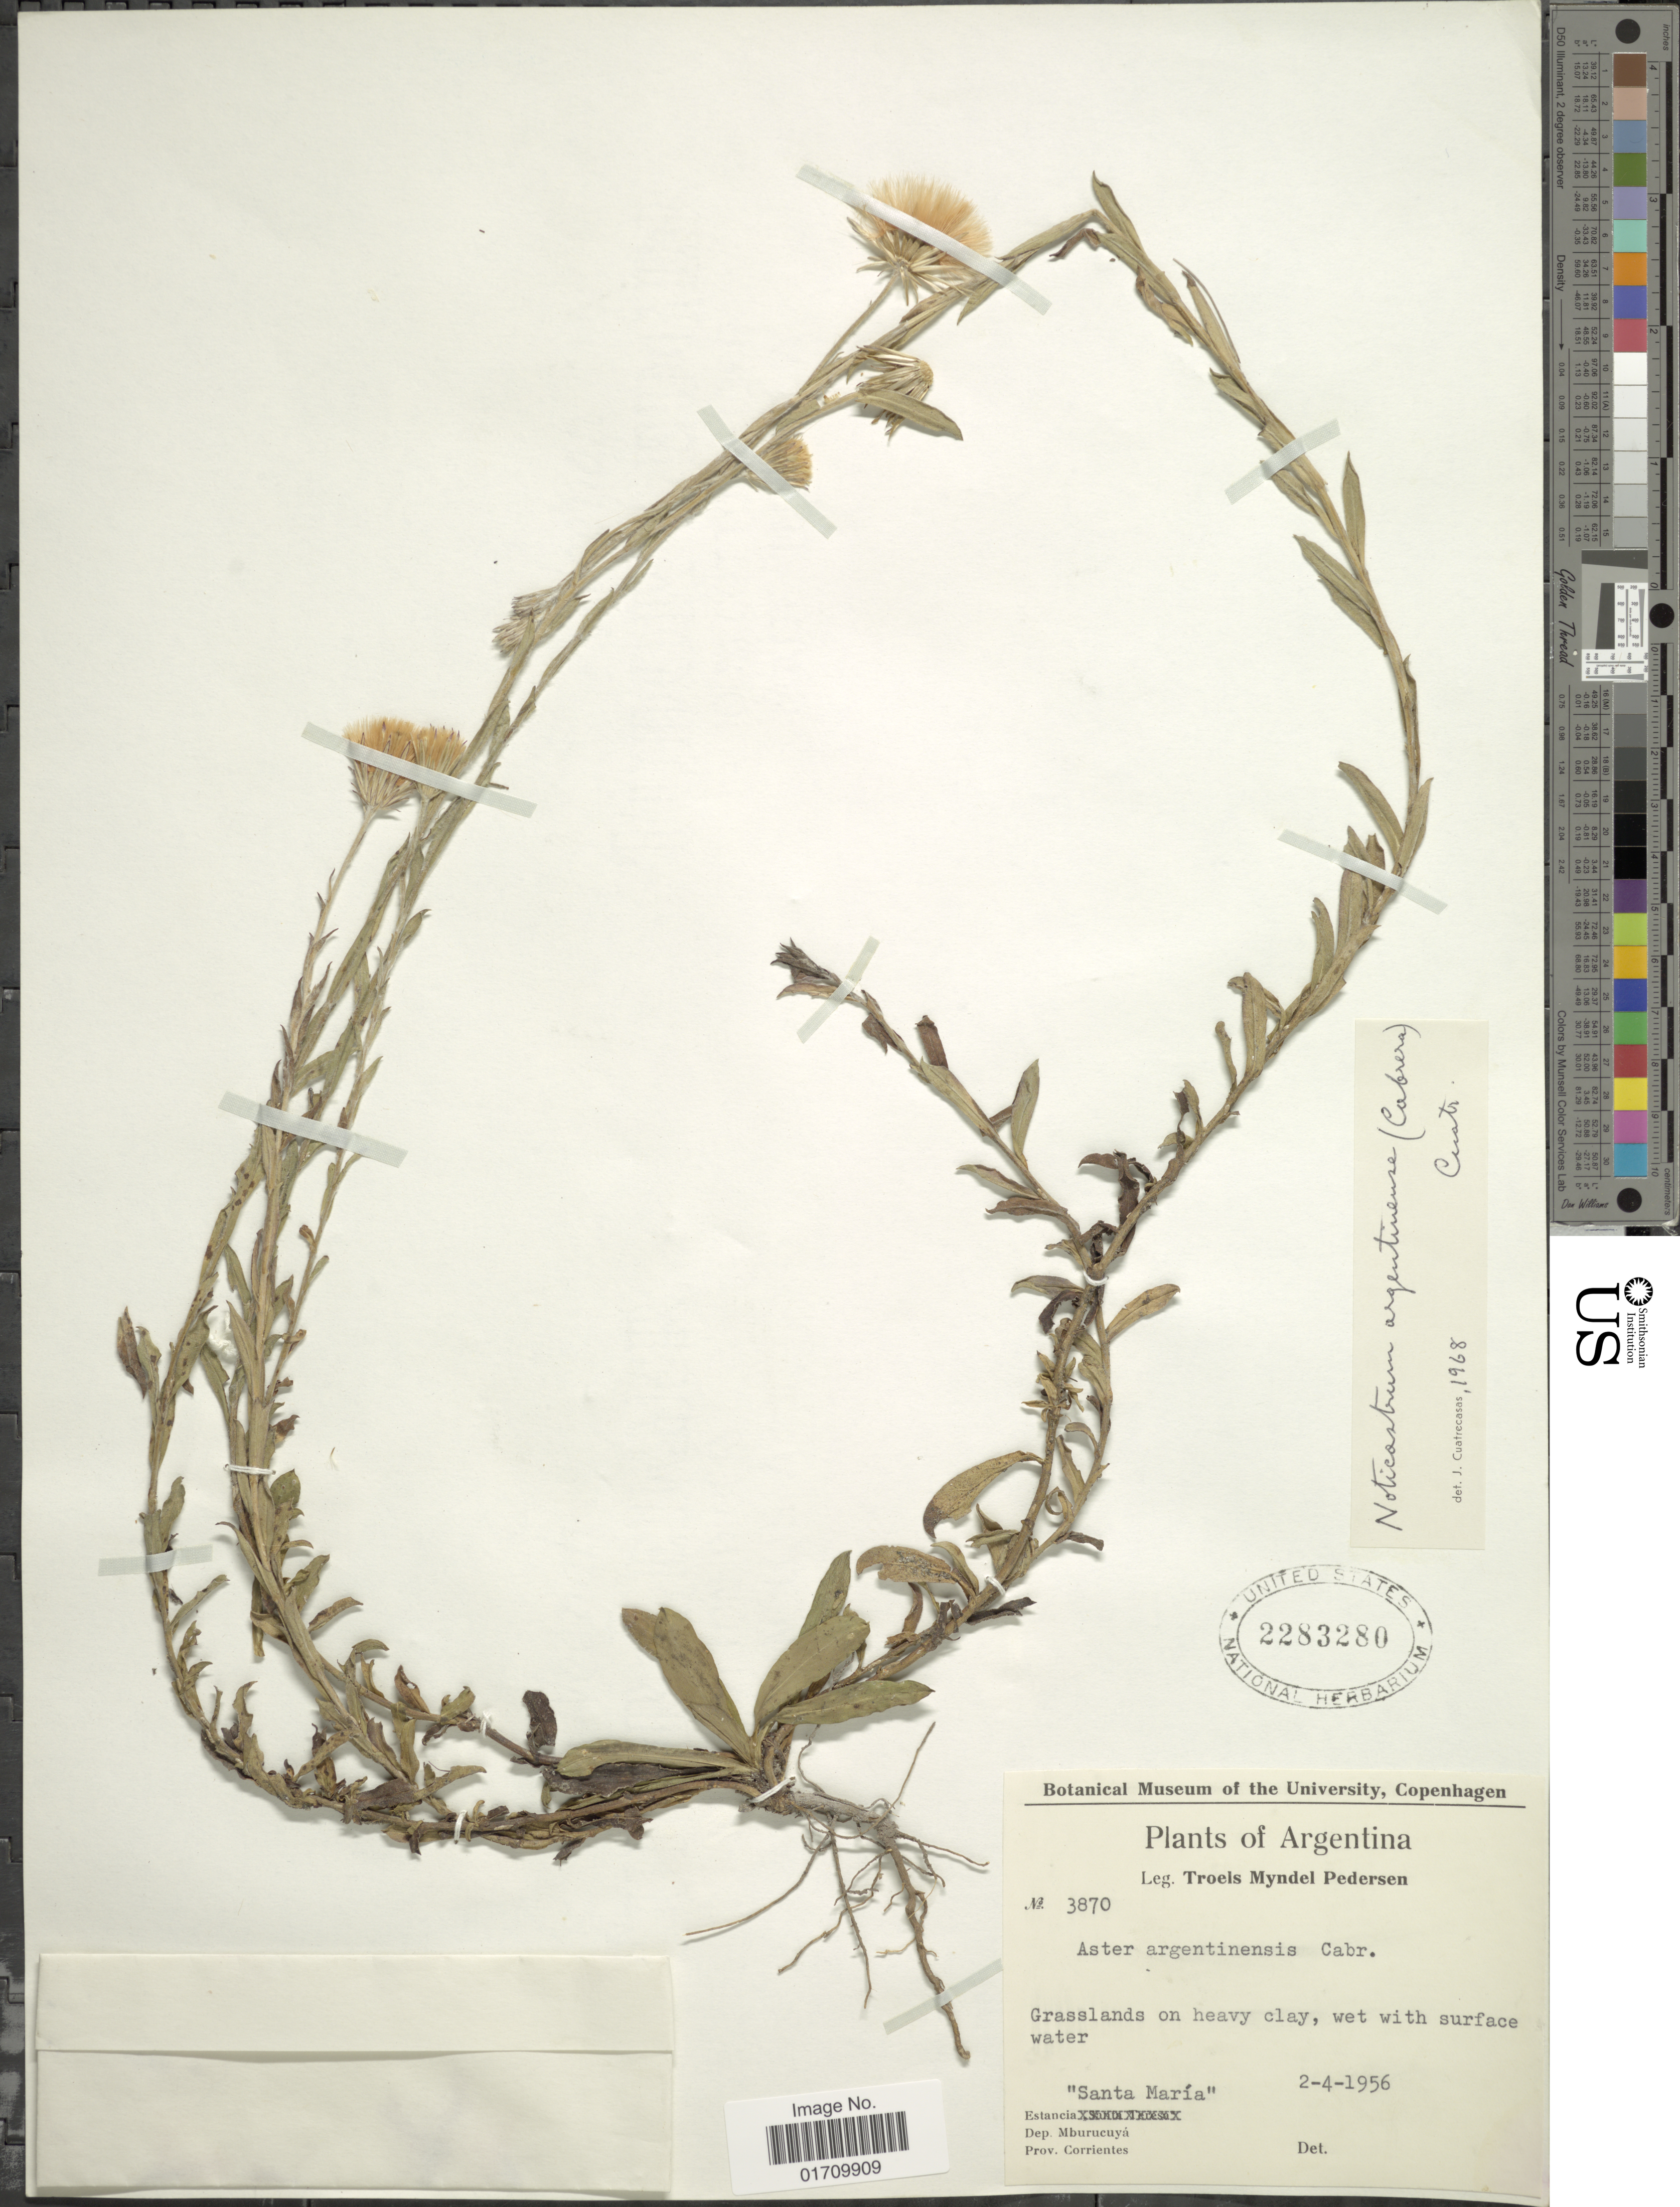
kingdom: Plantae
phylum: Tracheophyta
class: Magnoliopsida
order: Asterales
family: Asteraceae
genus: Noticastrum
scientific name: Noticastrum argentinense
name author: (Cabrera) Cuatrec.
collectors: T. Pederson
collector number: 3870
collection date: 1956-04-02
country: Argentina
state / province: Corrientes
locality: Estancia Santa Maria, Dep. Mburucuya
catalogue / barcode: US 2283280